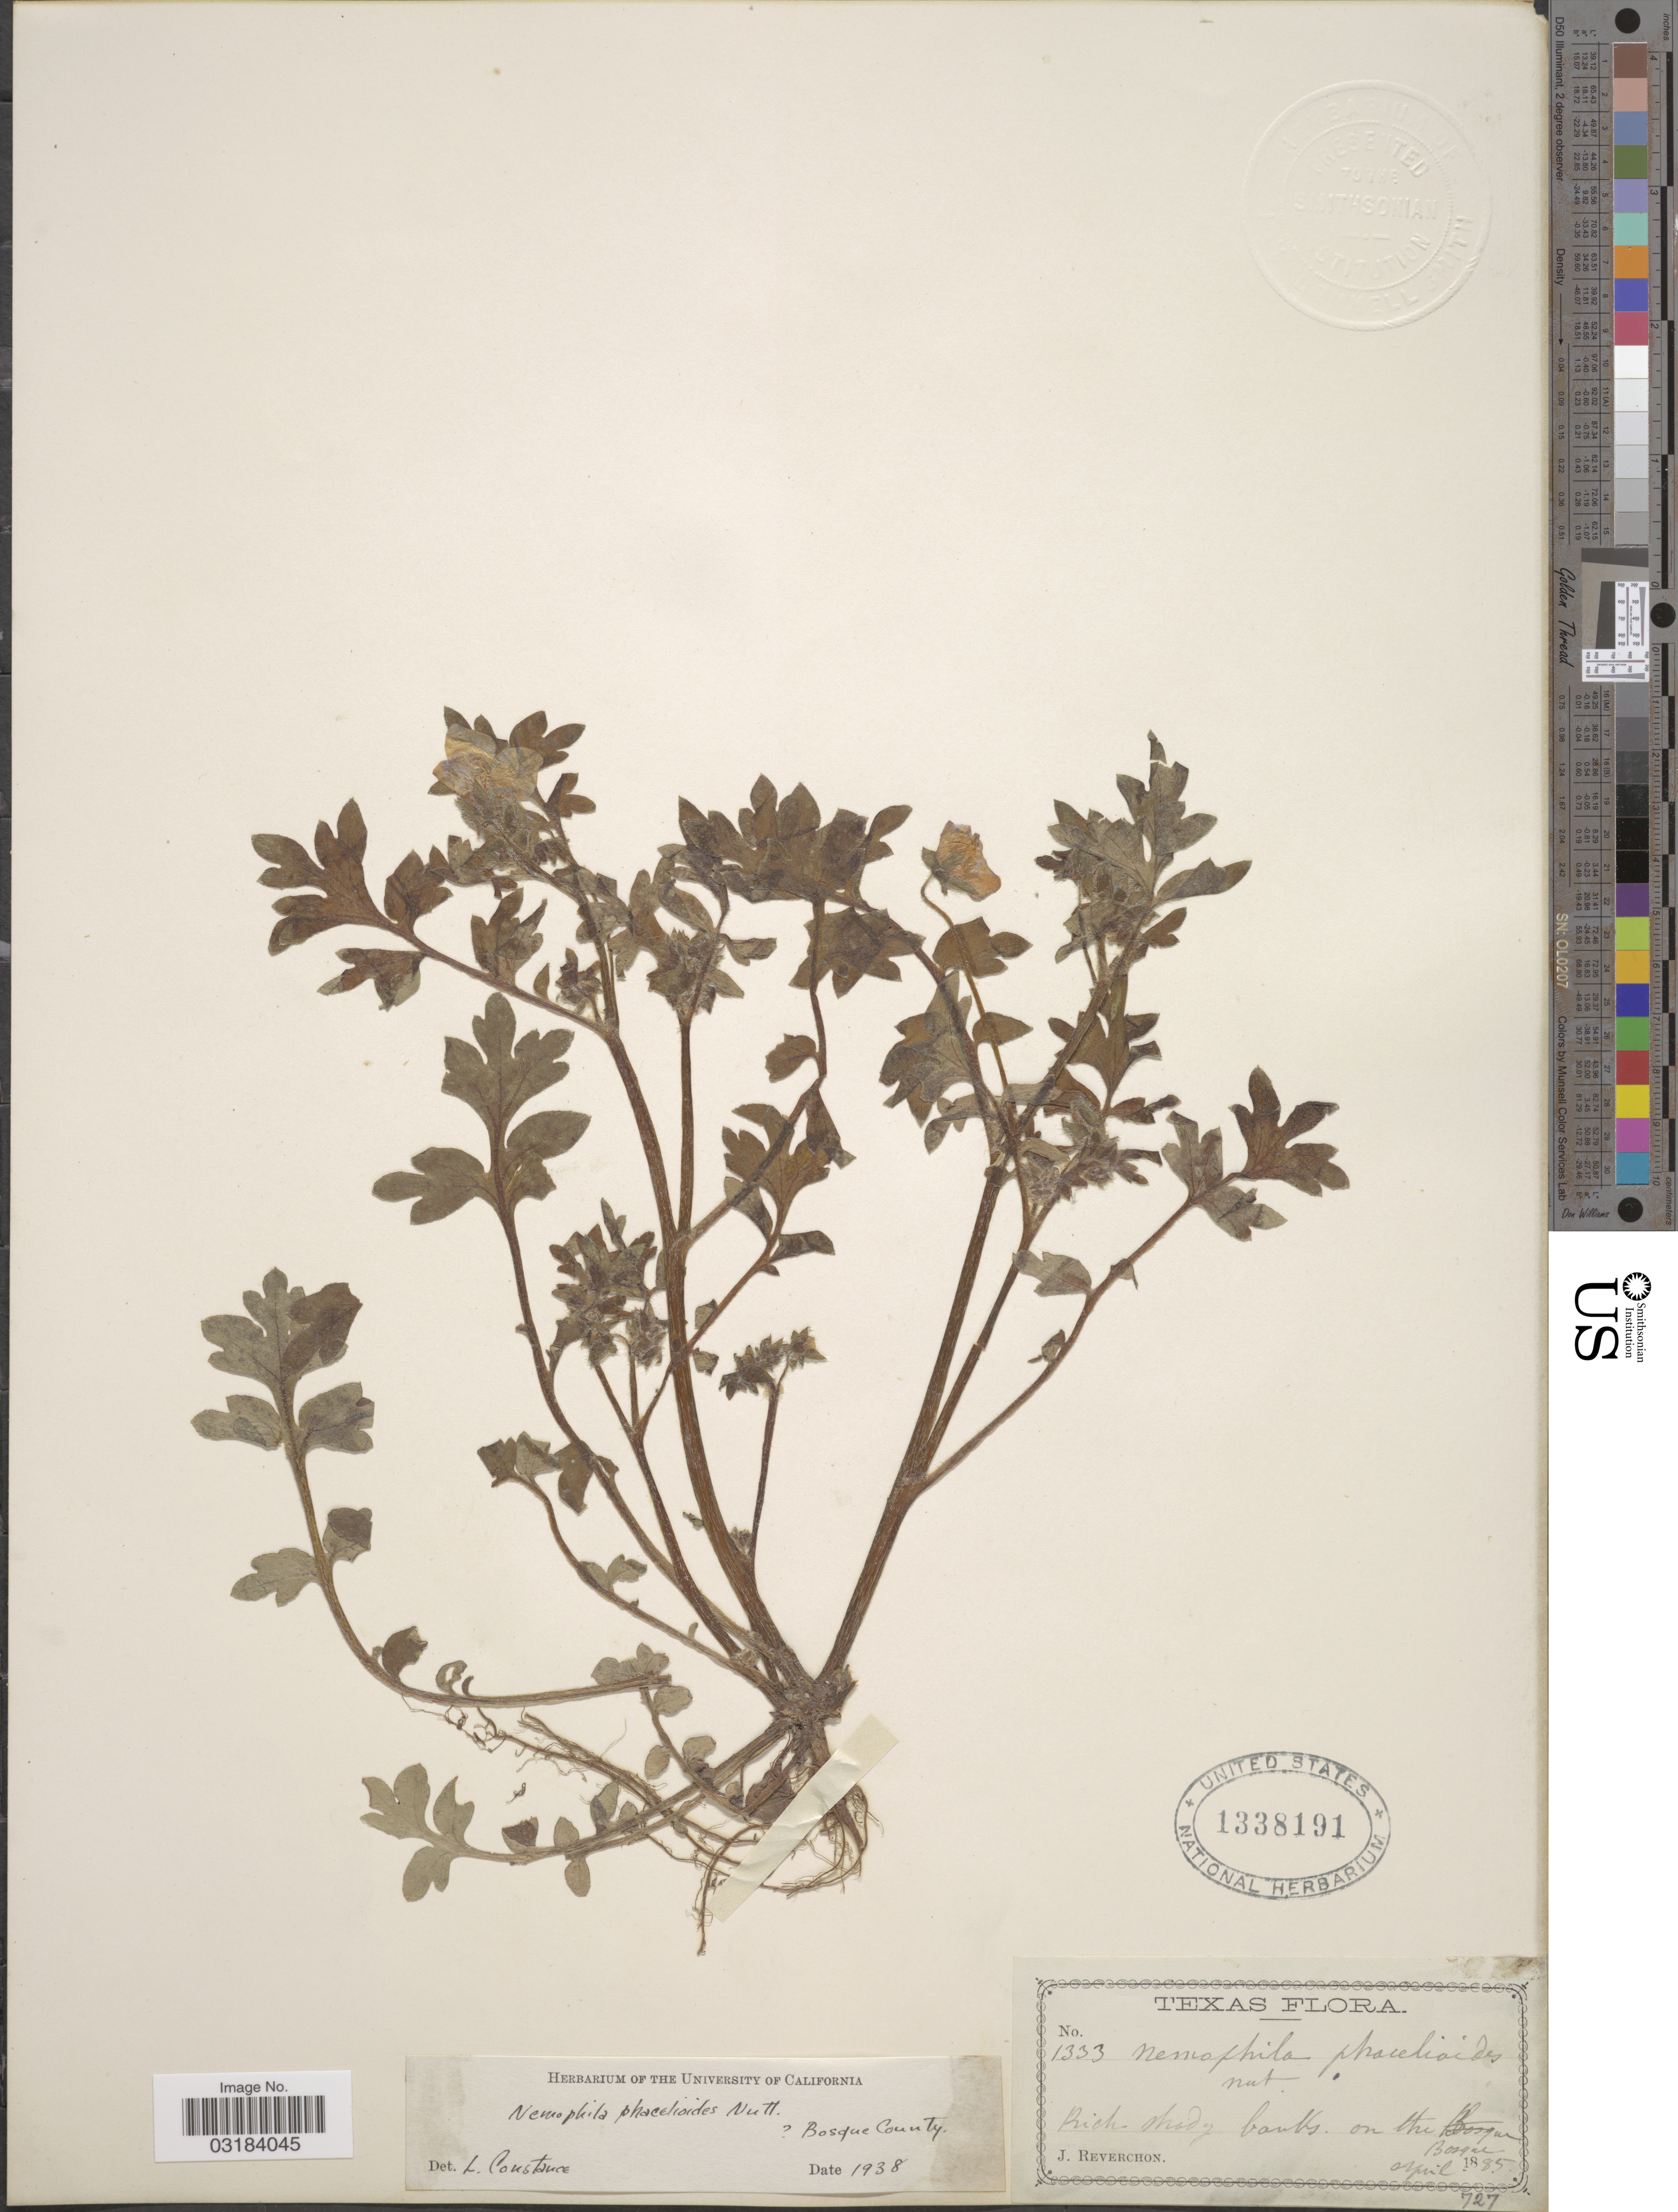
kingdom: Plantae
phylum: Tracheophyta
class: Magnoliopsida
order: Boraginales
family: Hydrophyllaceae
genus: Nemophila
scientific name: Nemophila phacelioides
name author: W.P.C. Barton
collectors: J. Reverchon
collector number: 1333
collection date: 1885-04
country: United States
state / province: Texas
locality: On the Bosque.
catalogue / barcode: US 1338191